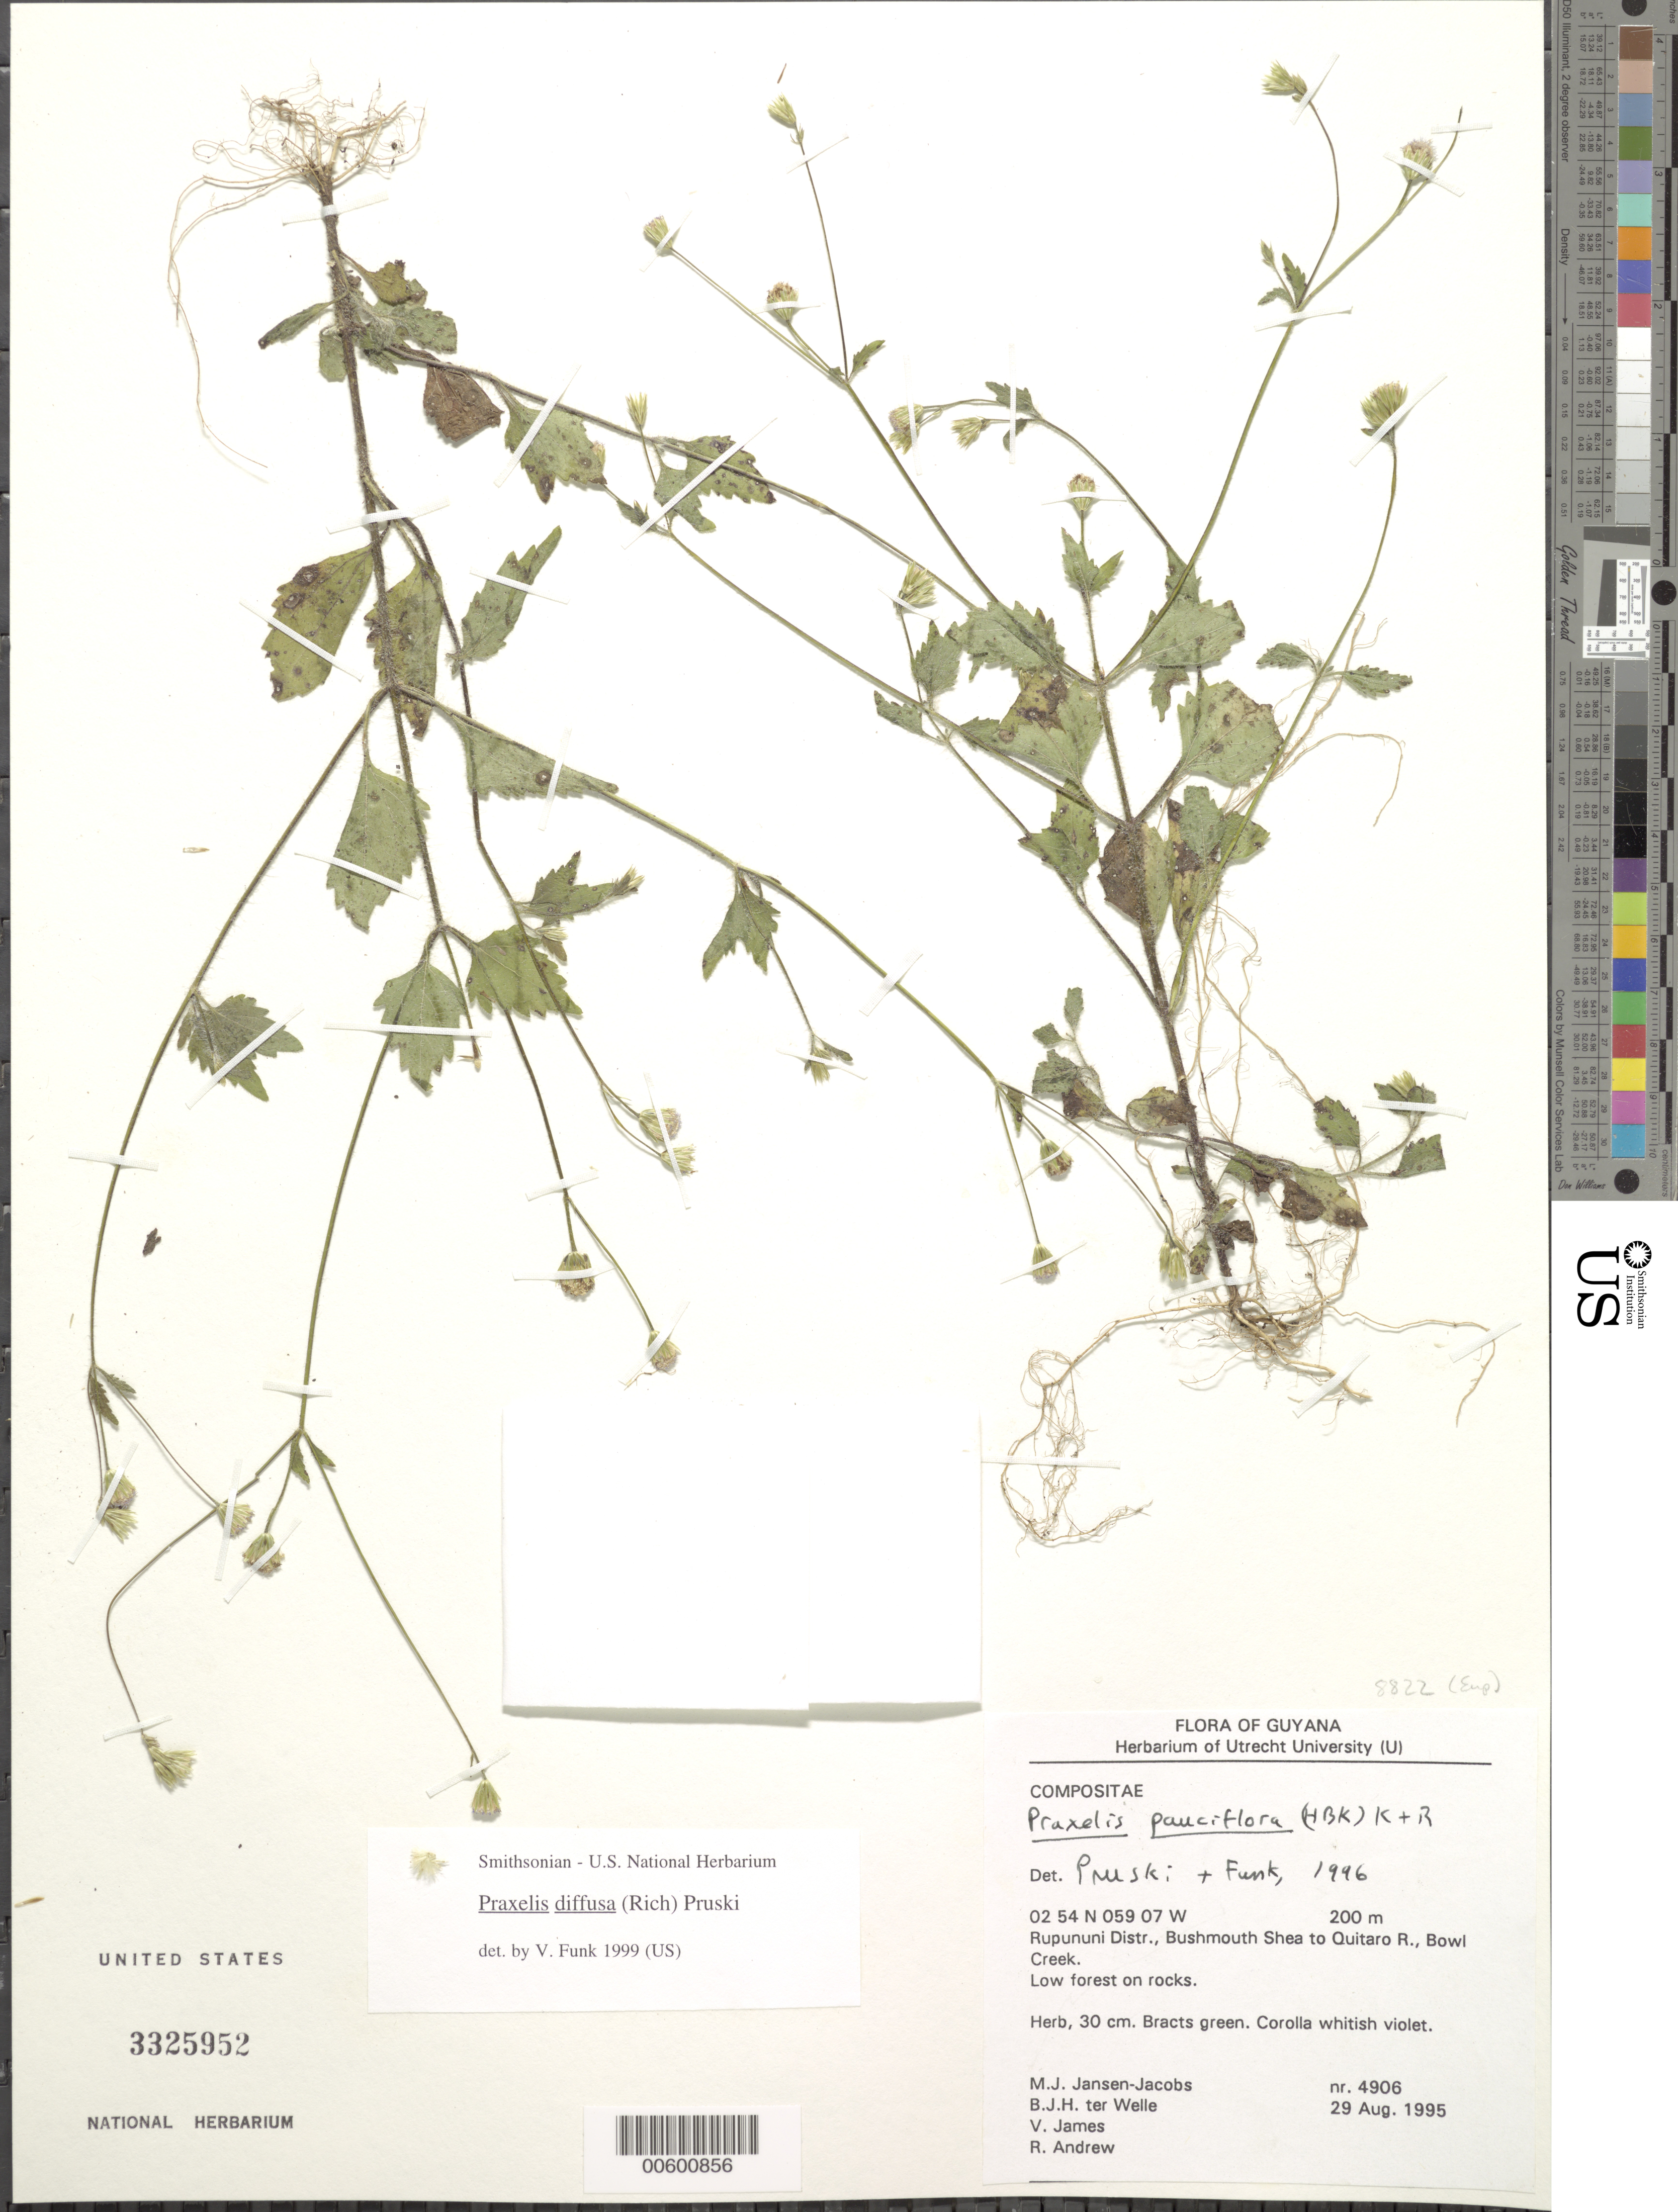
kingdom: Plantae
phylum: Tracheophyta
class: Magnoliopsida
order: Asterales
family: Asteraceae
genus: Praxelis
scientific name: Praxelis diffusa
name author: (Rich.) Pruski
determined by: Pruski, J. F.; Funk, V. A.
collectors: M. J. Jansen-Jacobs, B. Welle, V. James & R. Andrew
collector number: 4906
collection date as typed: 29-Aug-95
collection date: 1995-08-29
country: Guyana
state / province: U. Takutu-U. Essequibo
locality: Bowl Creek, Bushmouth, Shea to Quitaro River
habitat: Low forest on rocks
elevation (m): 200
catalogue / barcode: US 3325952